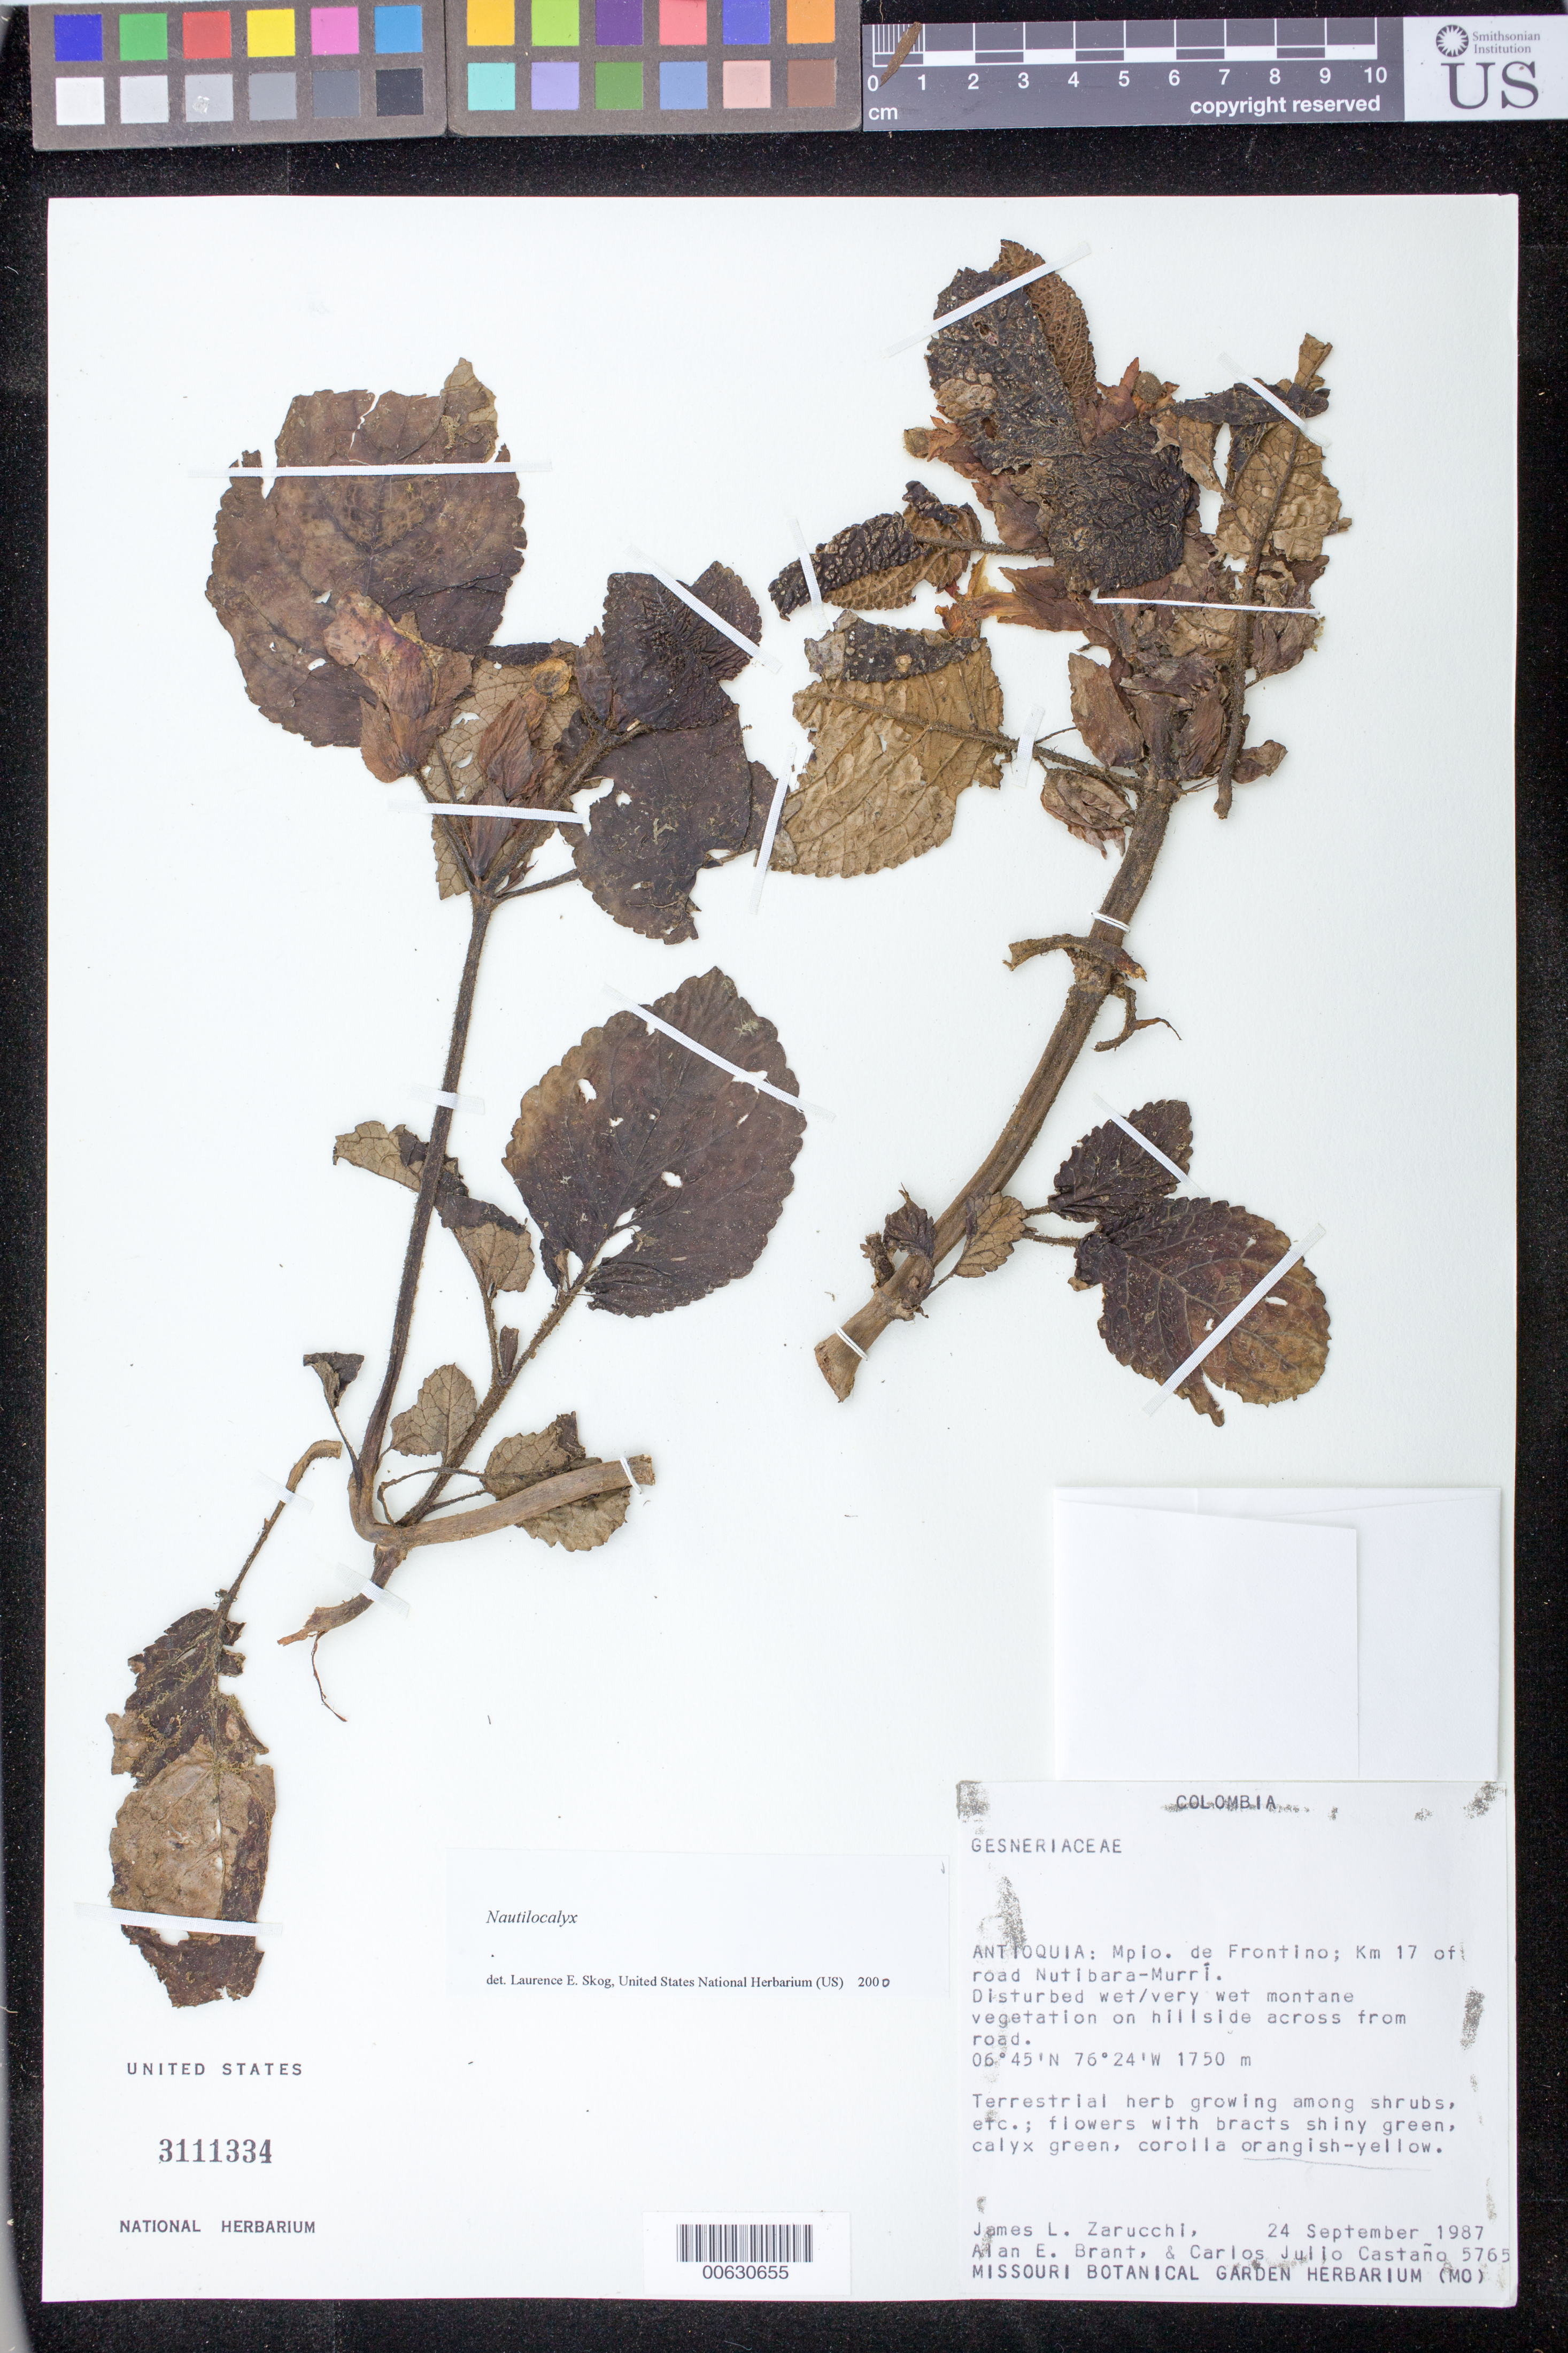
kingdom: Plantae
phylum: Tracheophyta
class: Magnoliopsida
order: Lamiales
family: Gesneriaceae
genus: Nautilocalyx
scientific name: Nautilocalyx sp.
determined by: Skog, Laurence E.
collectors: J. L. Zarucchi, A. Brant & C. Castaño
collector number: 5765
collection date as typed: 24 Sep 1987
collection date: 1987-09-24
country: Colombia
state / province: Antioquia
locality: Mpio. de Frontino; Km 17 of road Nutibara-Murrí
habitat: Disturbed wet/very wet montane vegetation on hillside across from road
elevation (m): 1750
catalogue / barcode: US 3111334